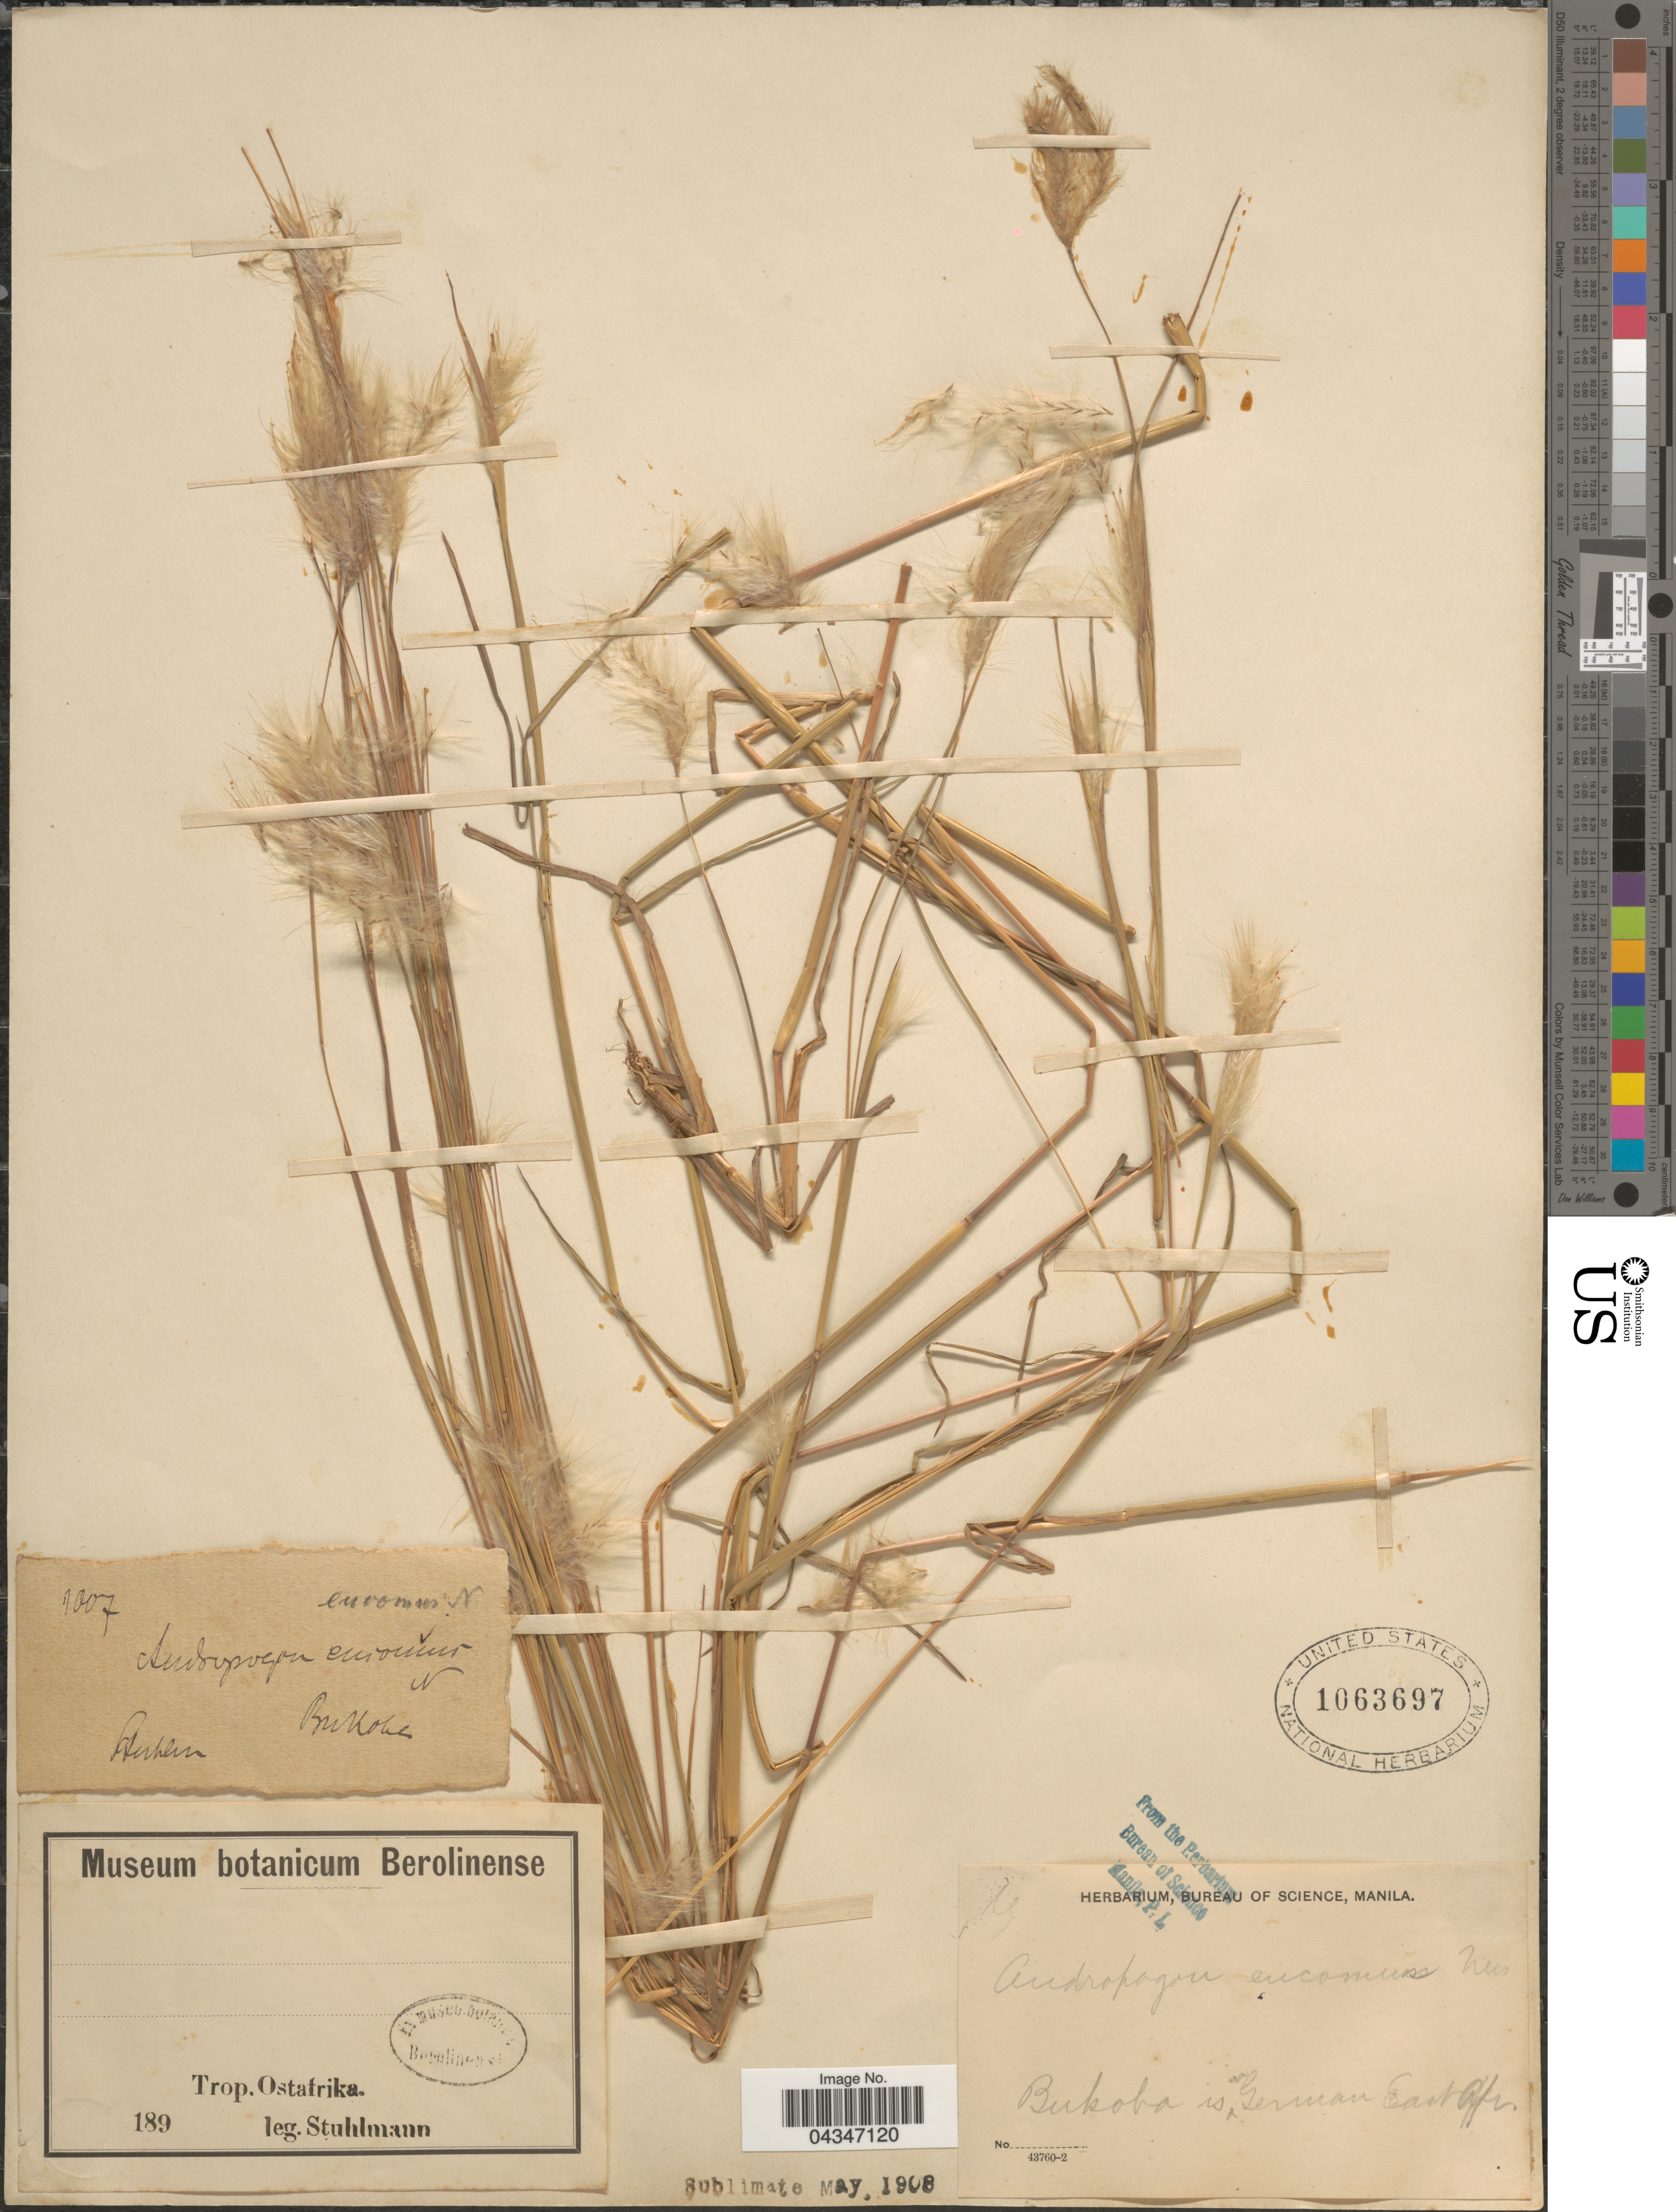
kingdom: Plantae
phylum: Tracheophyta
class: Liliopsida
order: Poales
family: Poaceae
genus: Andropogon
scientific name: Andropogon eucomus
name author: Nees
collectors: -. Stuhlmann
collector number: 1007*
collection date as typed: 189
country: Tanzania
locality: Bukoba is. German East Afr. Trop. Ostafrika.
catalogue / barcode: US 1063697